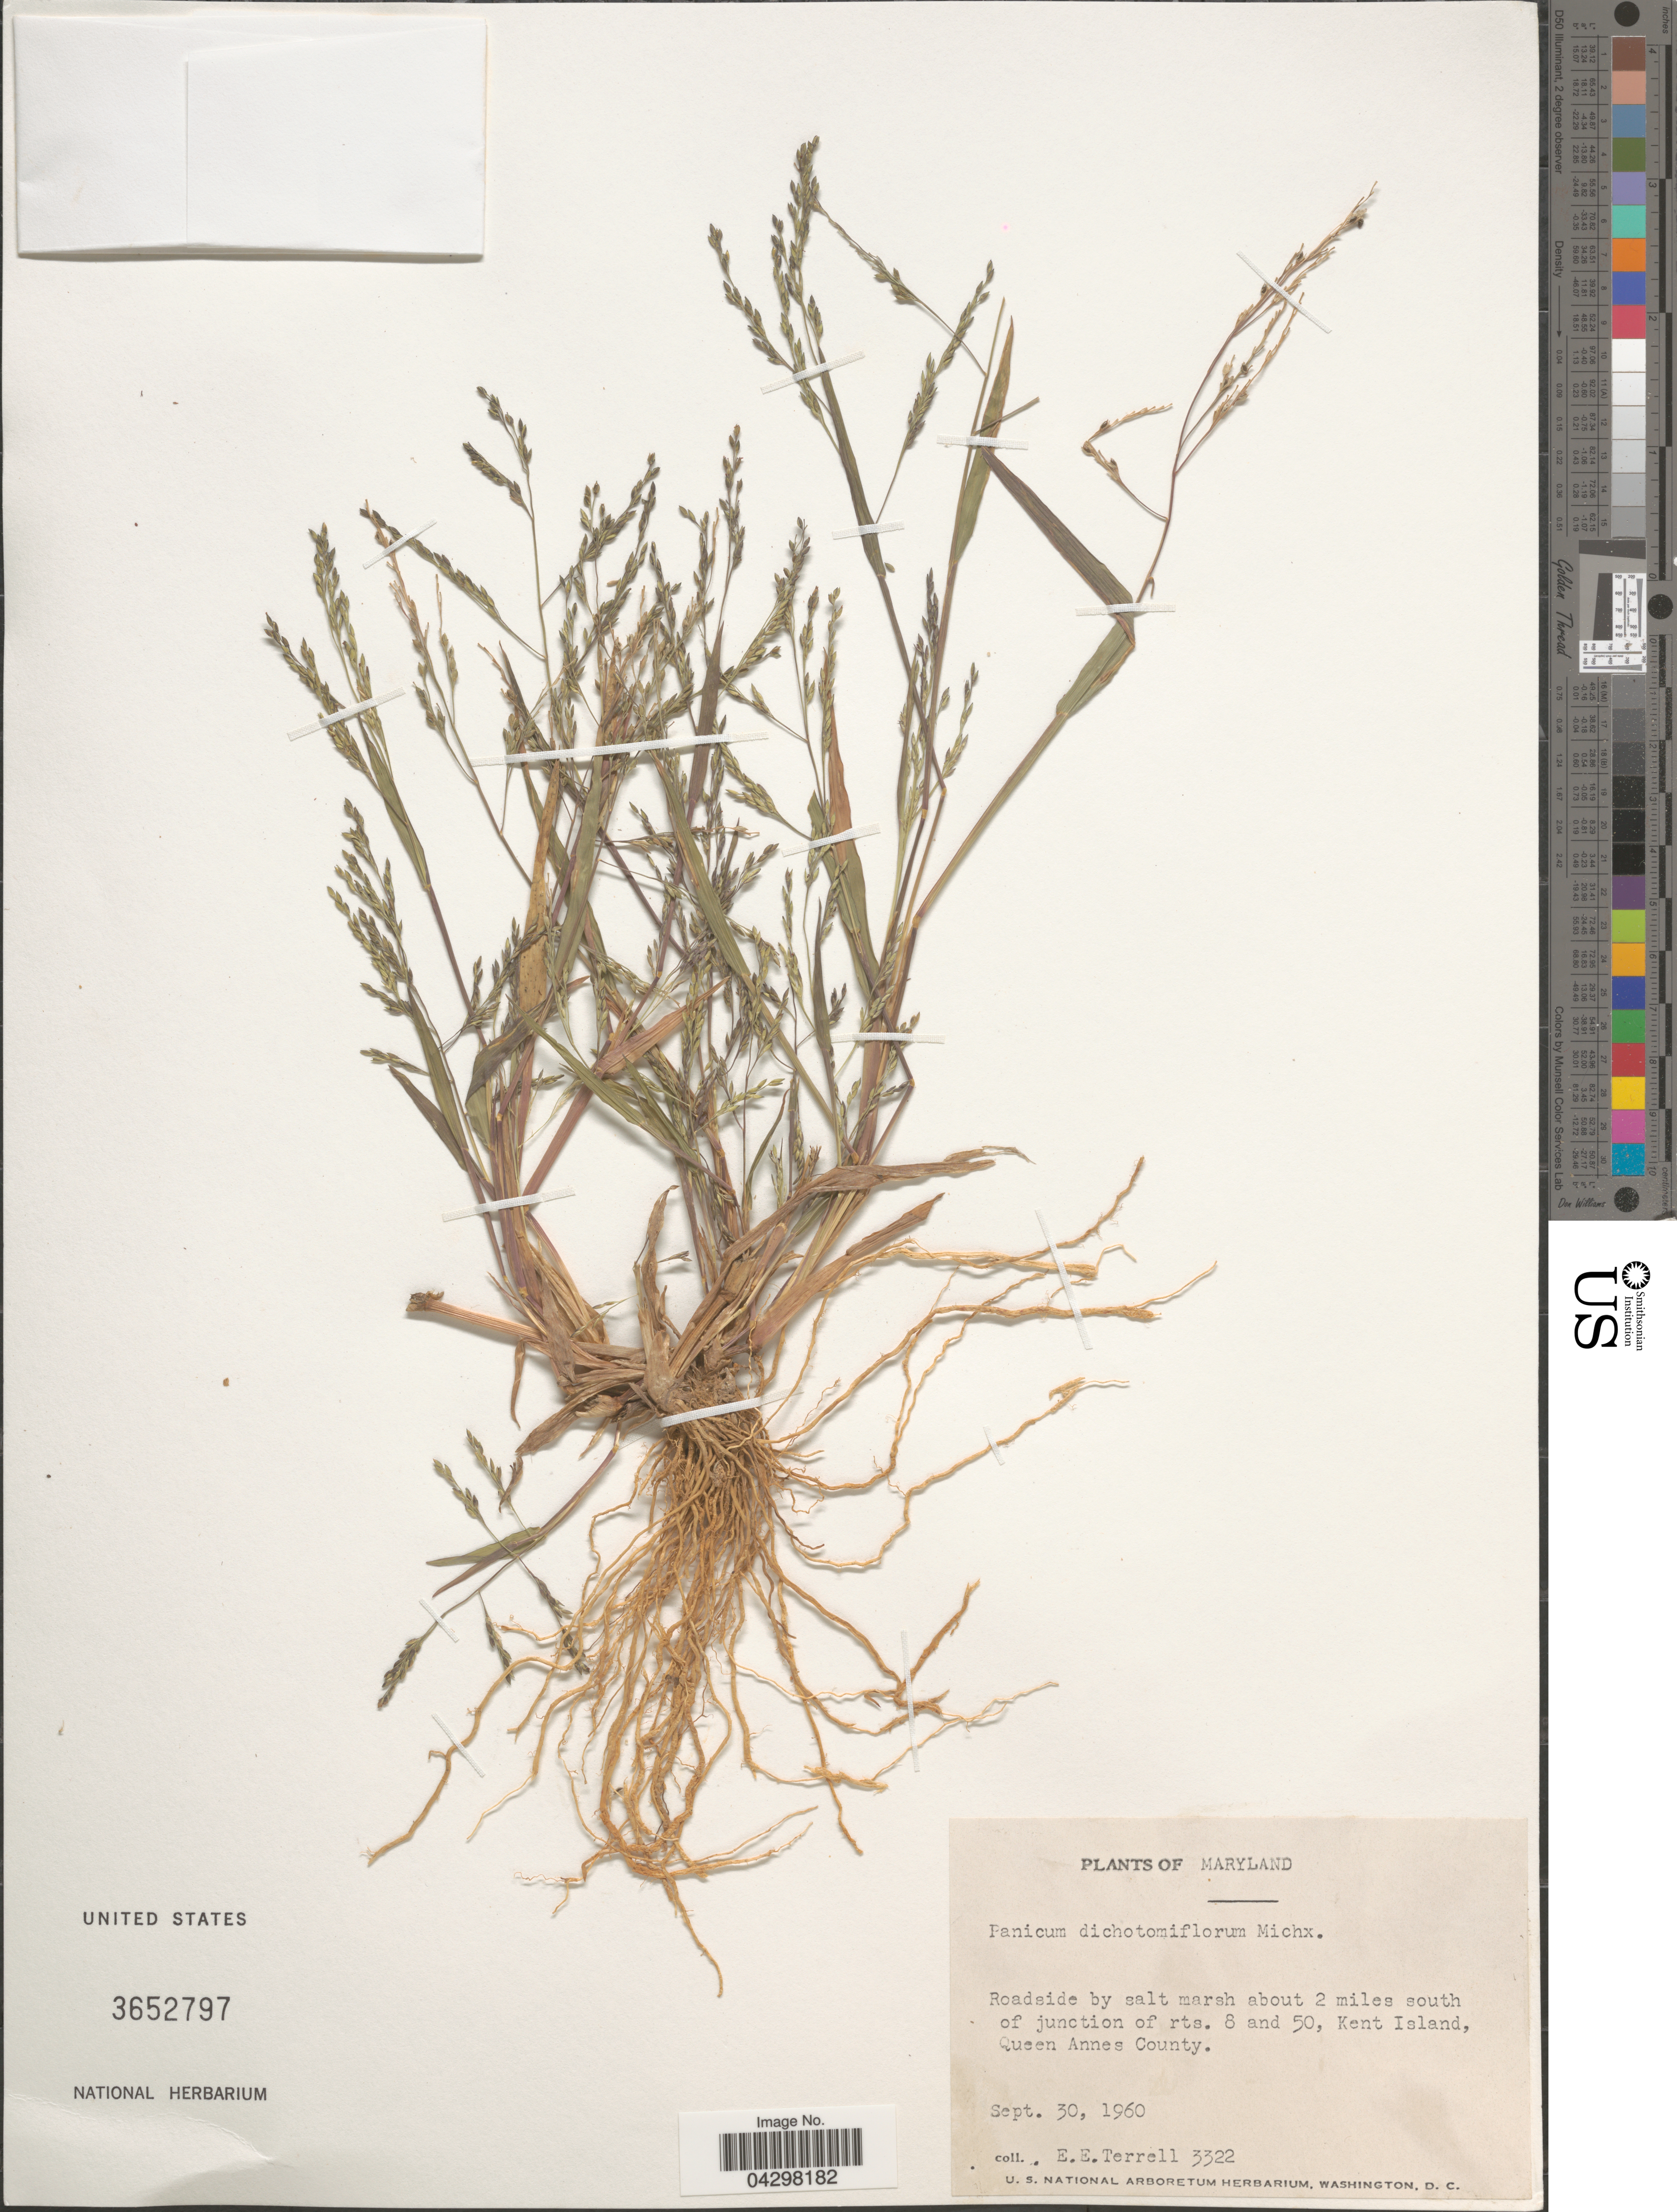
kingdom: Plantae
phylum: Tracheophyta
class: Liliopsida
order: Poales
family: Poaceae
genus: Panicum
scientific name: Panicum dichotomiflorum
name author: Michx.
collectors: E. E. Terrell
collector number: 3322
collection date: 1960-09-30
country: United States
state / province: Maryland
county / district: Queen Anne's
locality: Roadside by salt marsh about 2 miles south of junction of rts. 8 and 50, Kent Island, Queen Annes County.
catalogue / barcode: US 3652797